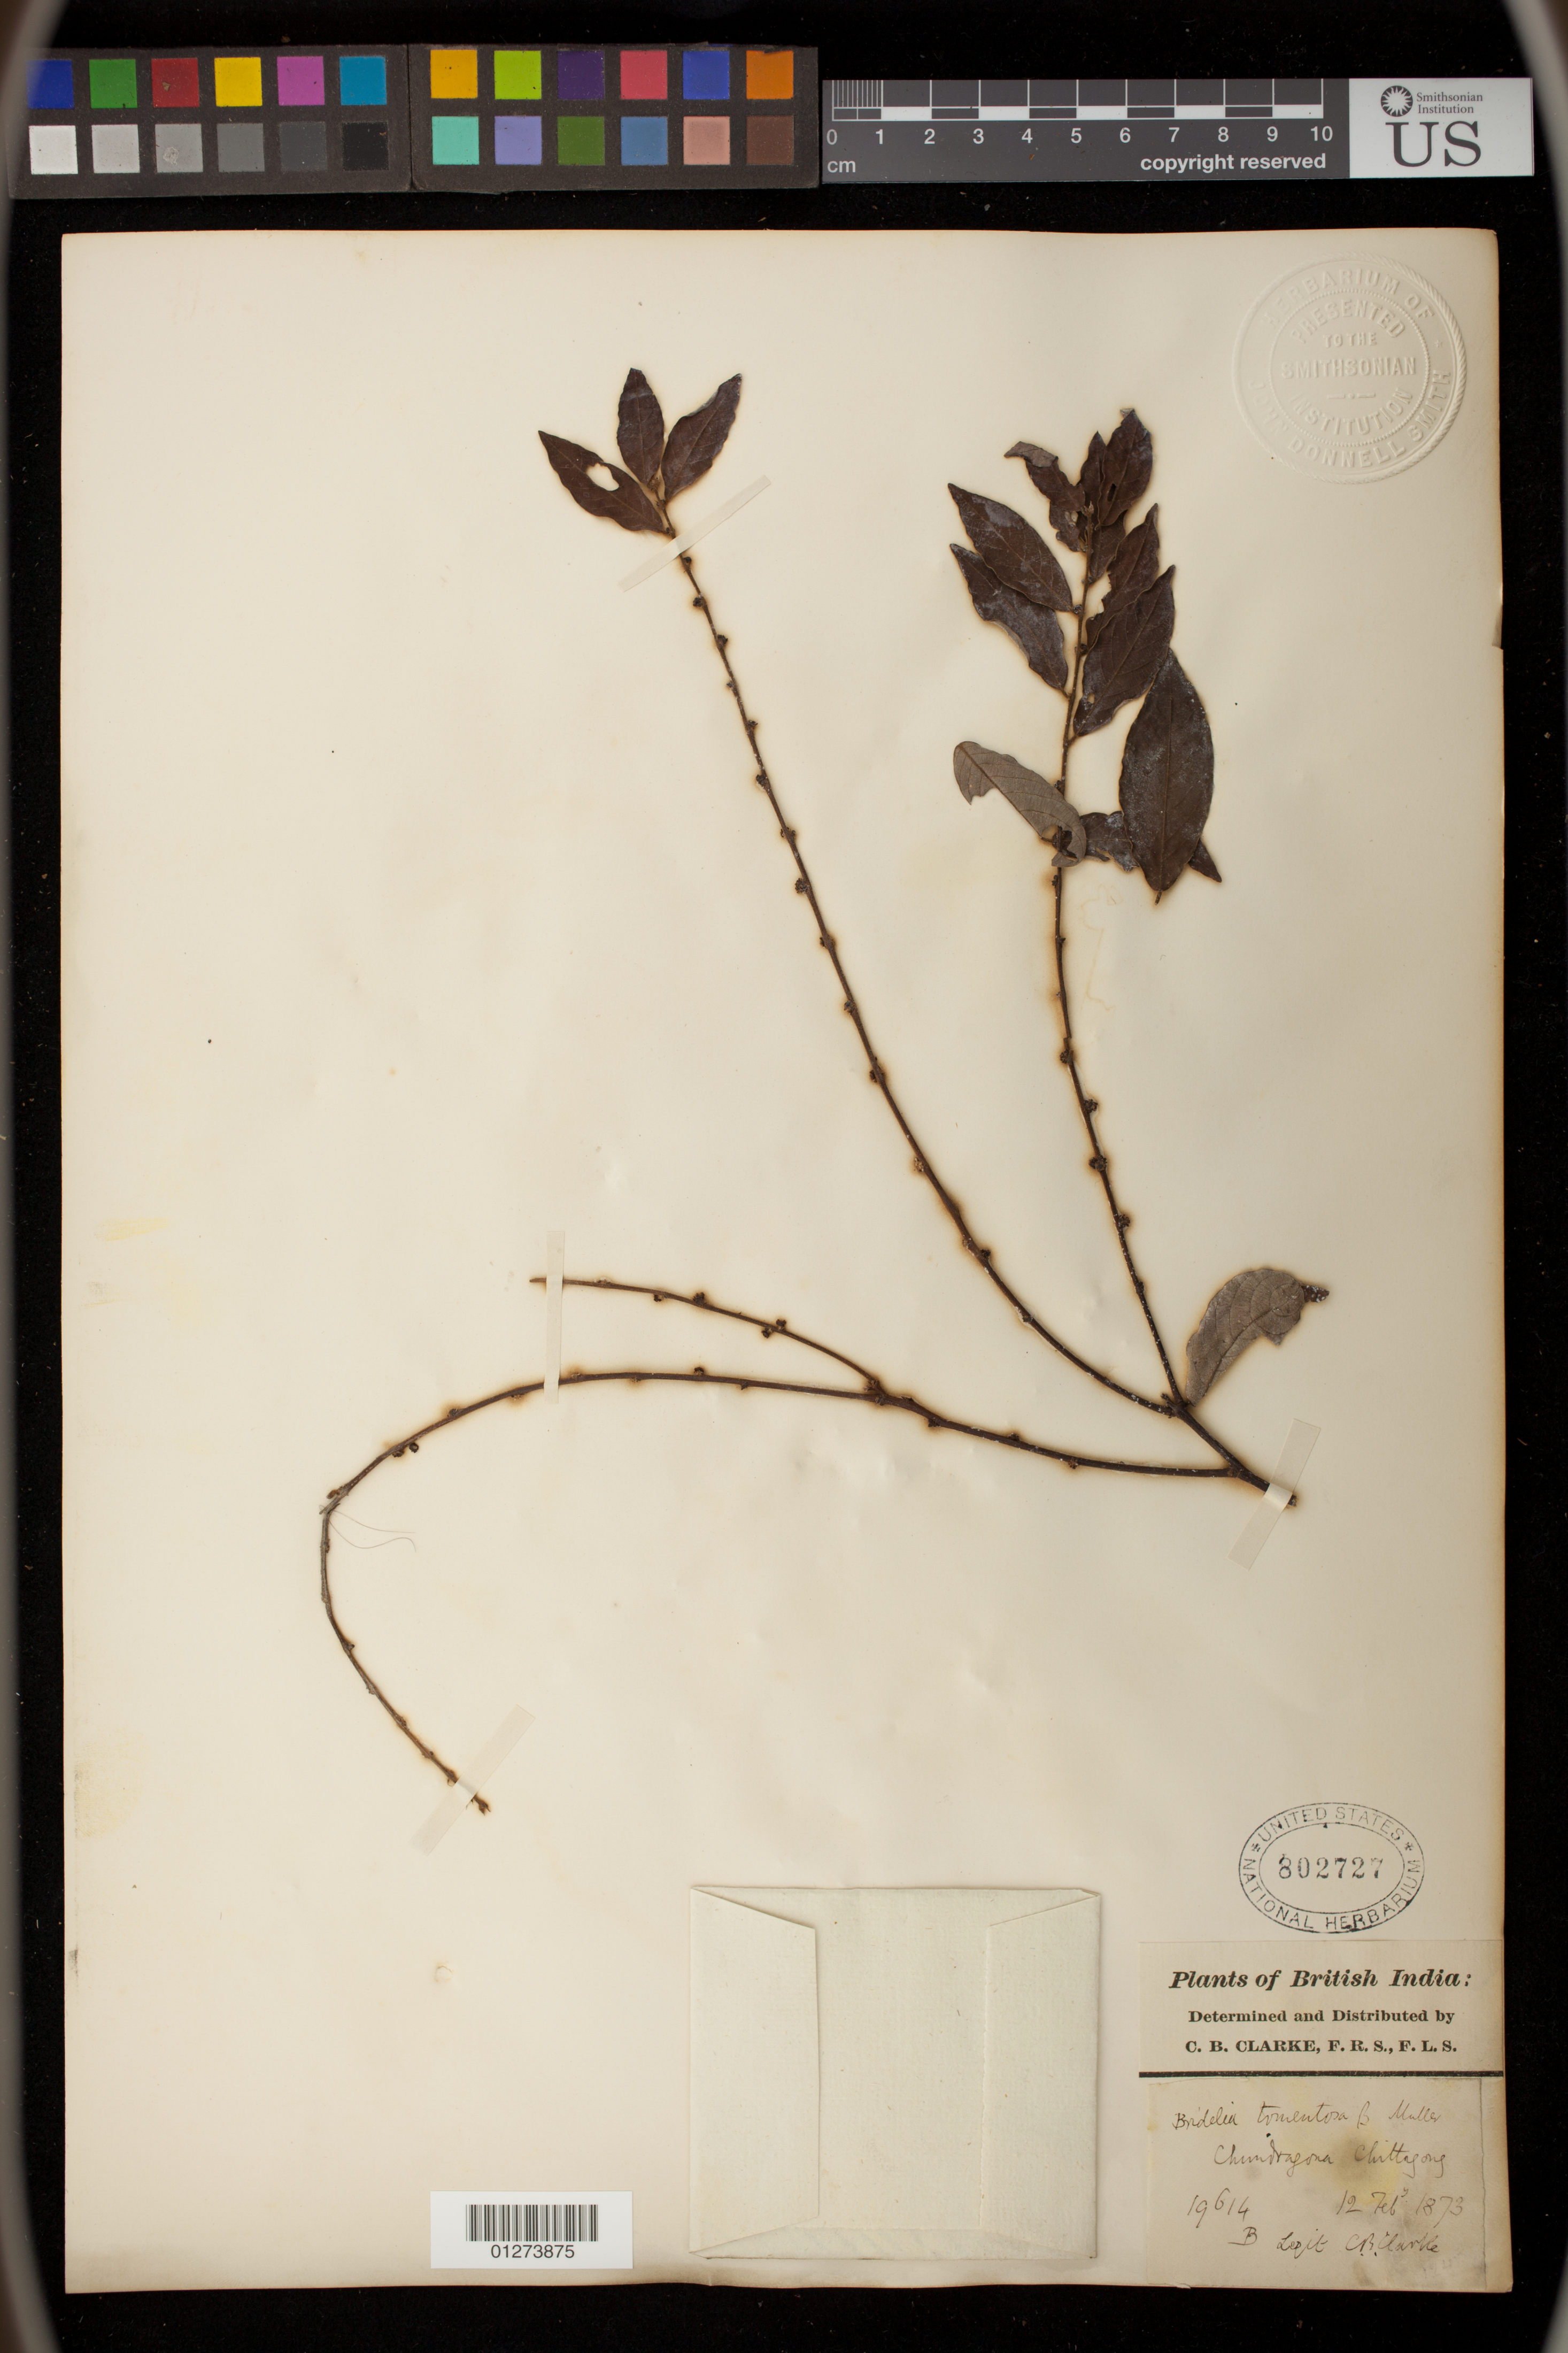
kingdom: Plantae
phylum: Tracheophyta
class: Magnoliopsida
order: Malpighiales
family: Phyllanthaceae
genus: Bridelia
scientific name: Bridelia tomentosa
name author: Blume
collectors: C. B. Clarke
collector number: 19614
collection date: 1873-02-12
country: Bangladesh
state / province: Chittagong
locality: Chimdragona, Chittagong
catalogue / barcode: US 802727